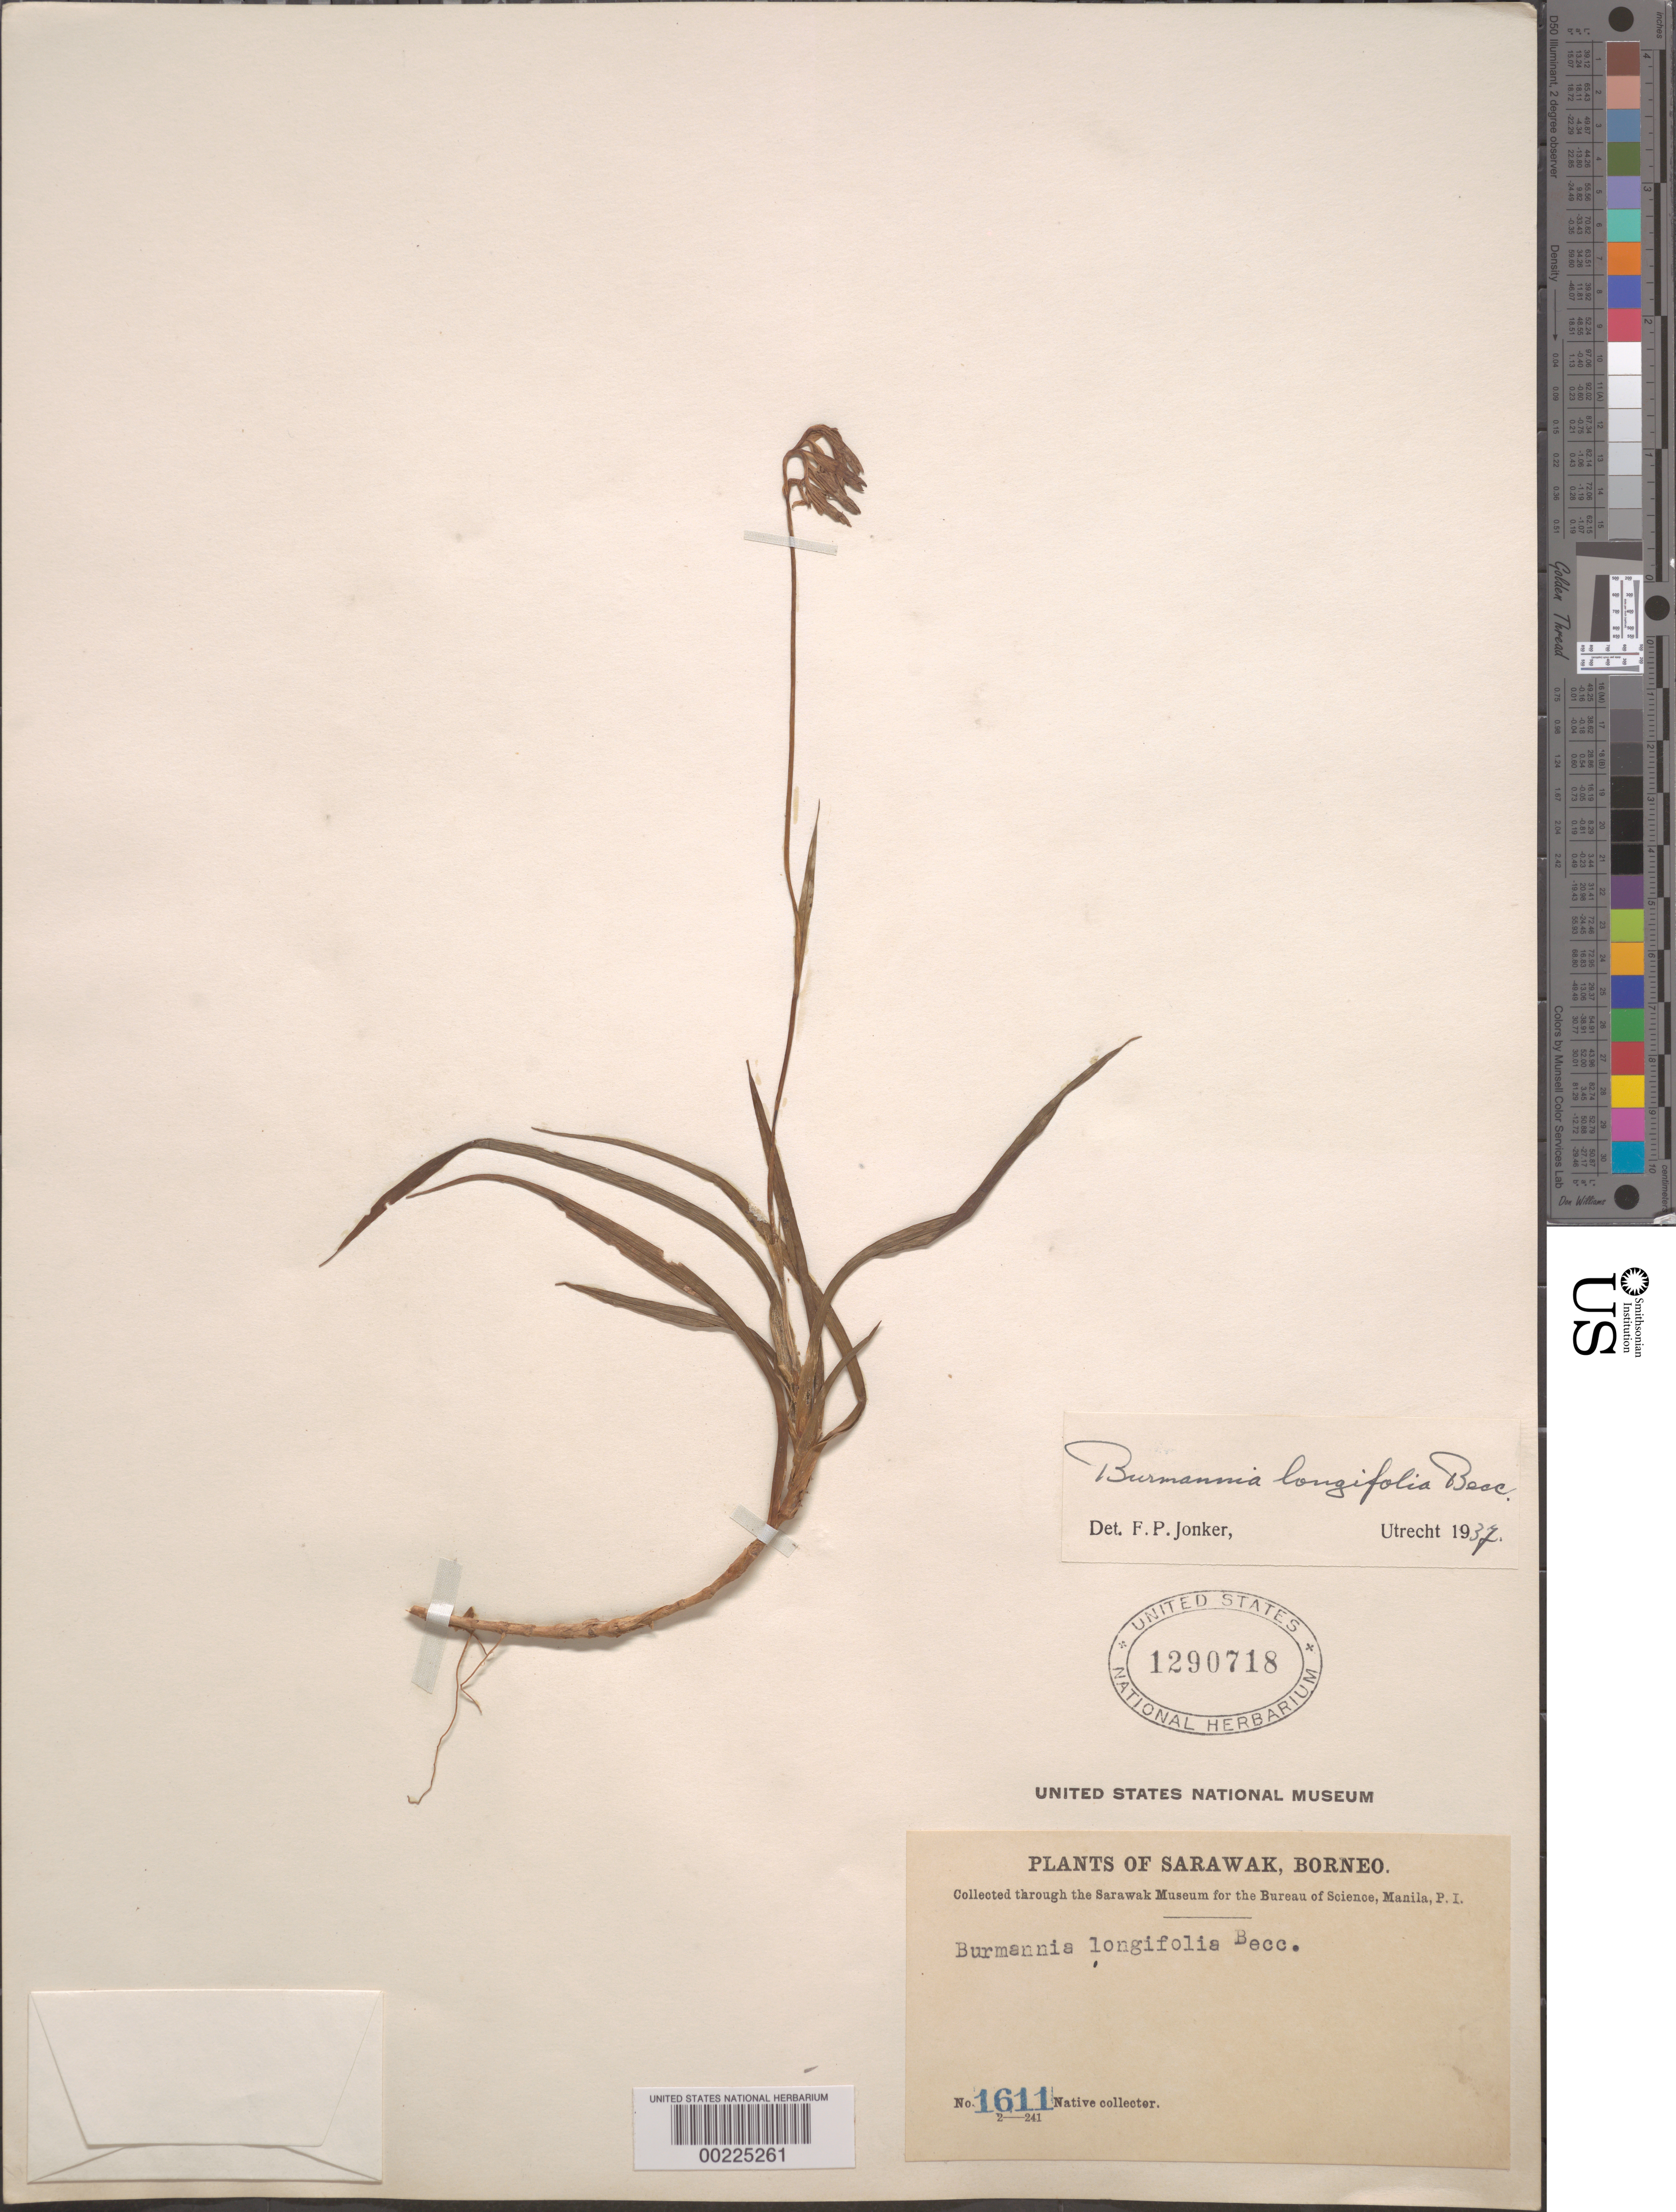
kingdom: Plantae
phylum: Tracheophyta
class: Liliopsida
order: Dioscoreales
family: Burmanniaceae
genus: Burmannia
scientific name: Burmannia longifolia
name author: Becc.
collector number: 1611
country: Malaysia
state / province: Sarawak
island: Borneo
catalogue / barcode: US 1290718